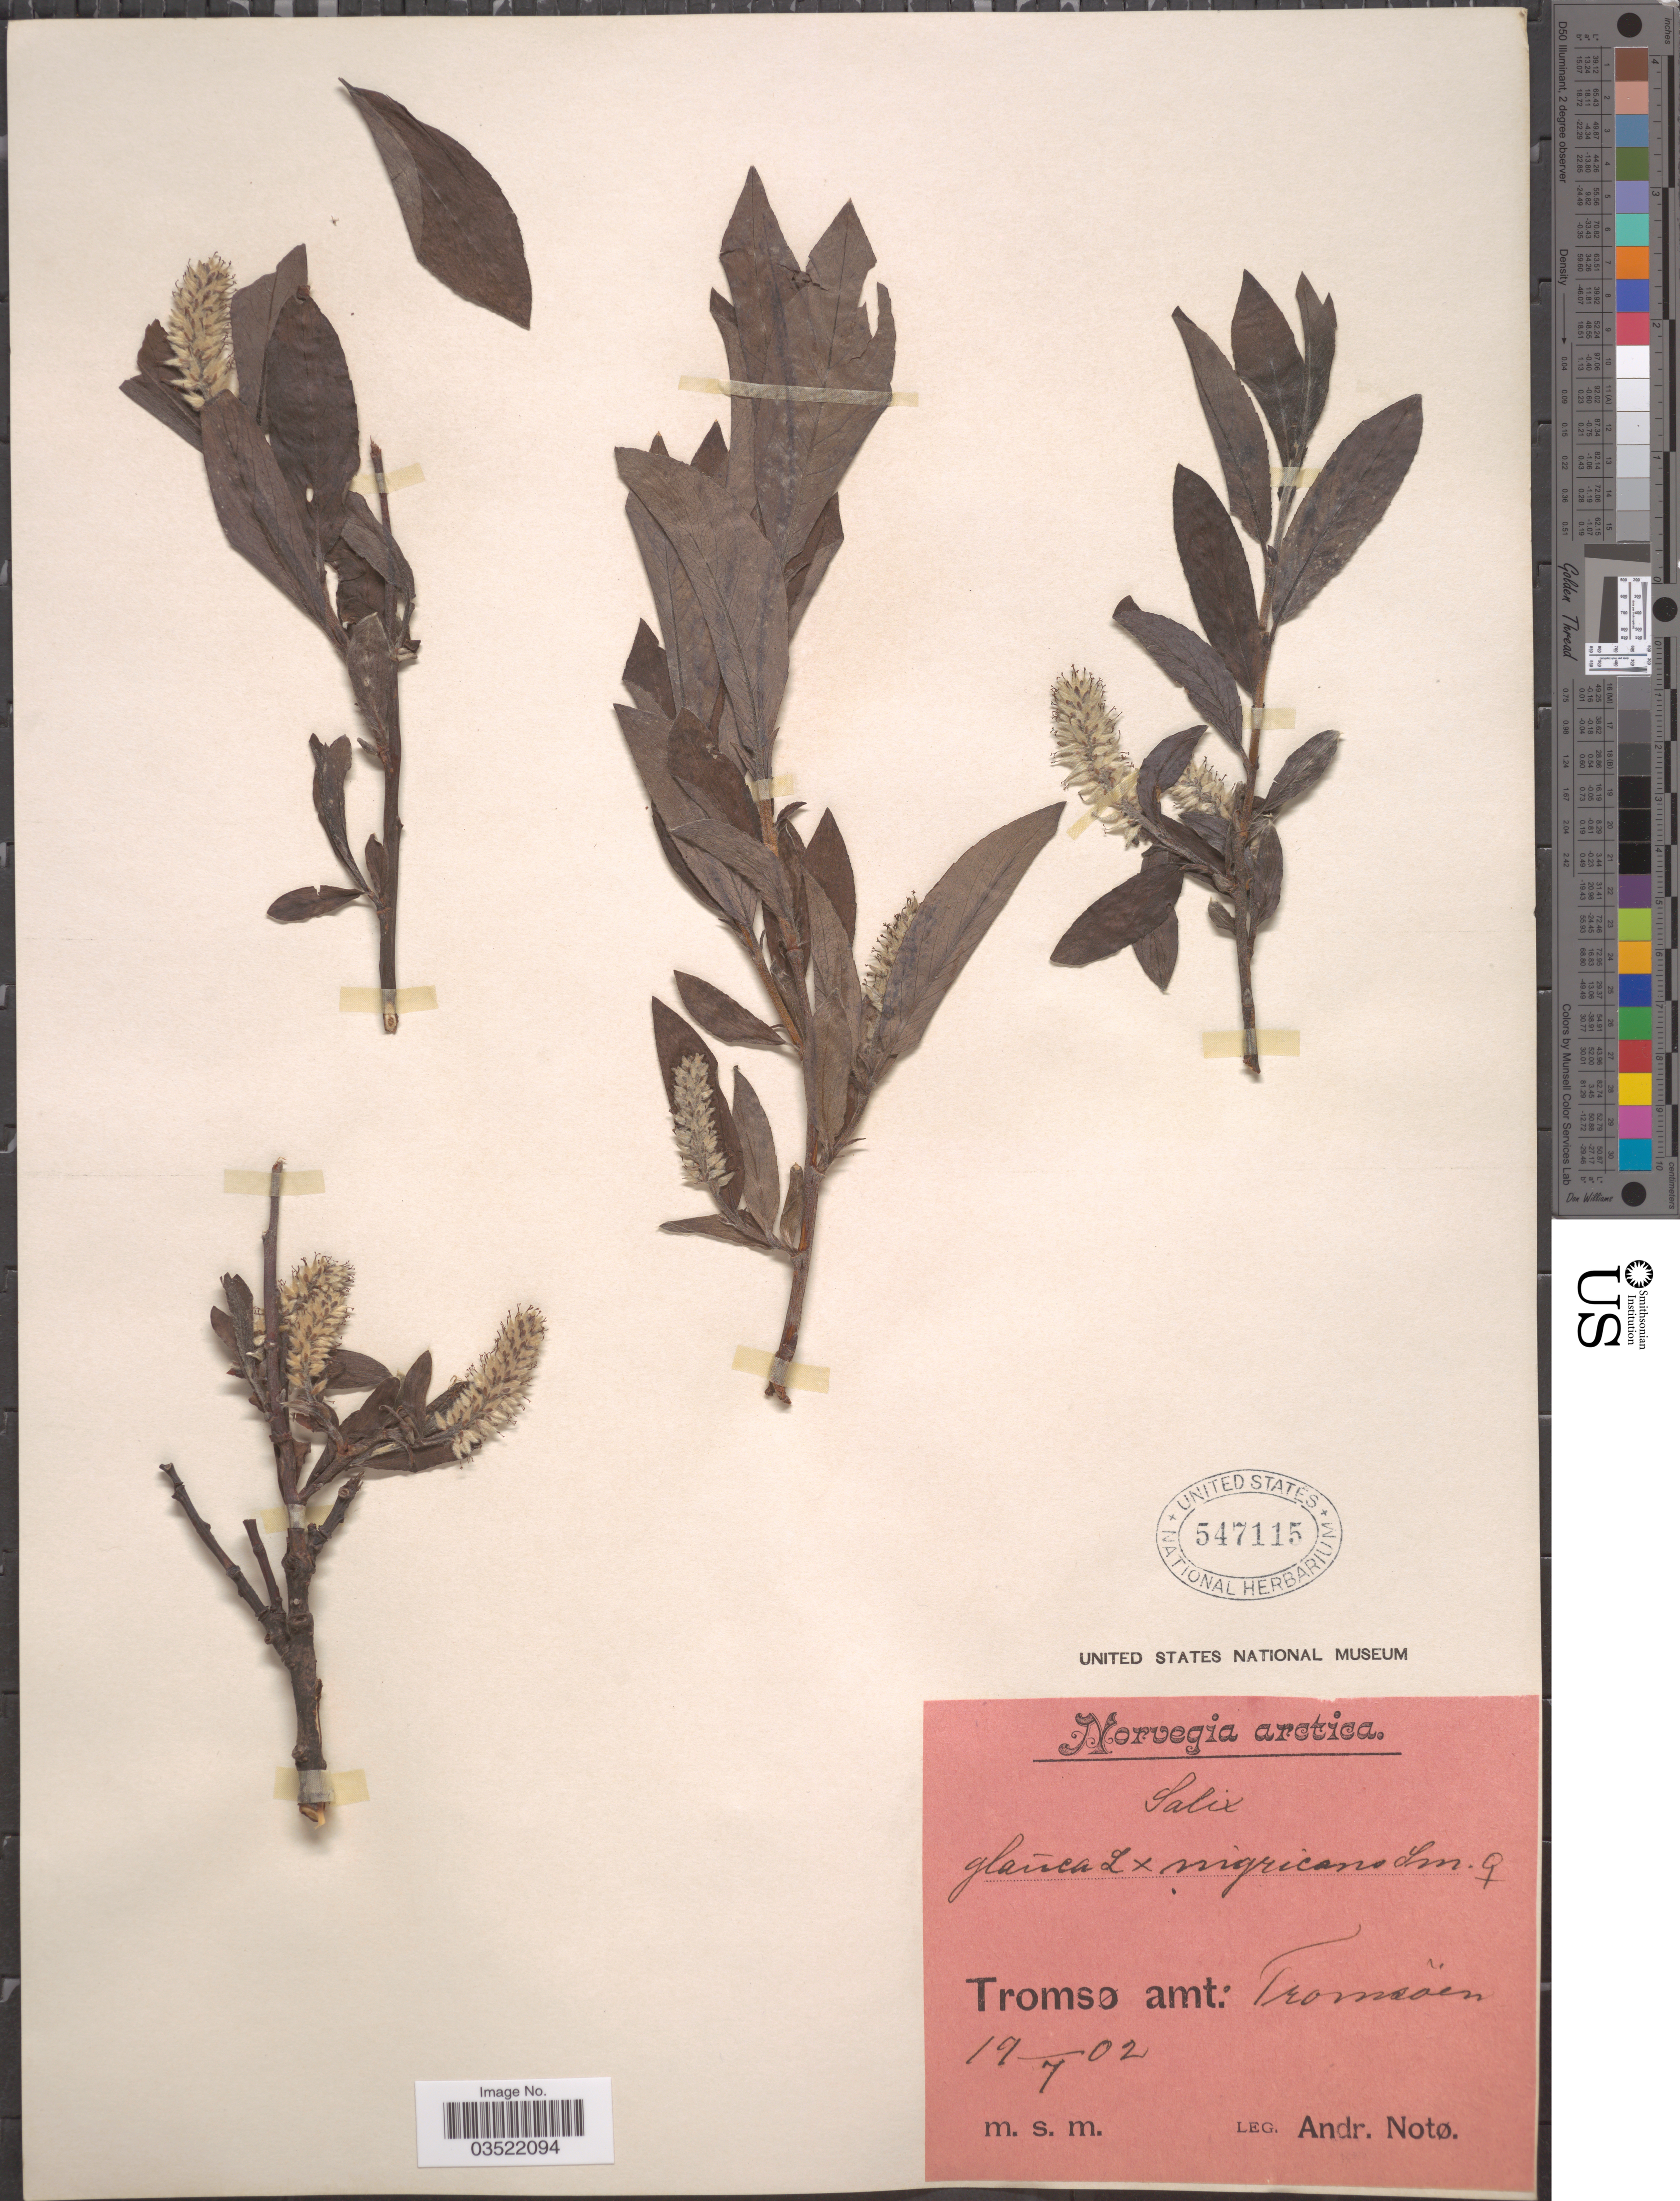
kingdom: Plantae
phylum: Tracheophyta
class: Magnoliopsida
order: Malpighiales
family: Salicaceae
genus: Salix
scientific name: Salix glauca x S. nigricans Sm.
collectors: A. Notǿ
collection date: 1902-07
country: Norway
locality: Tromsø amt: Tromsöen.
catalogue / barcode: US 547115